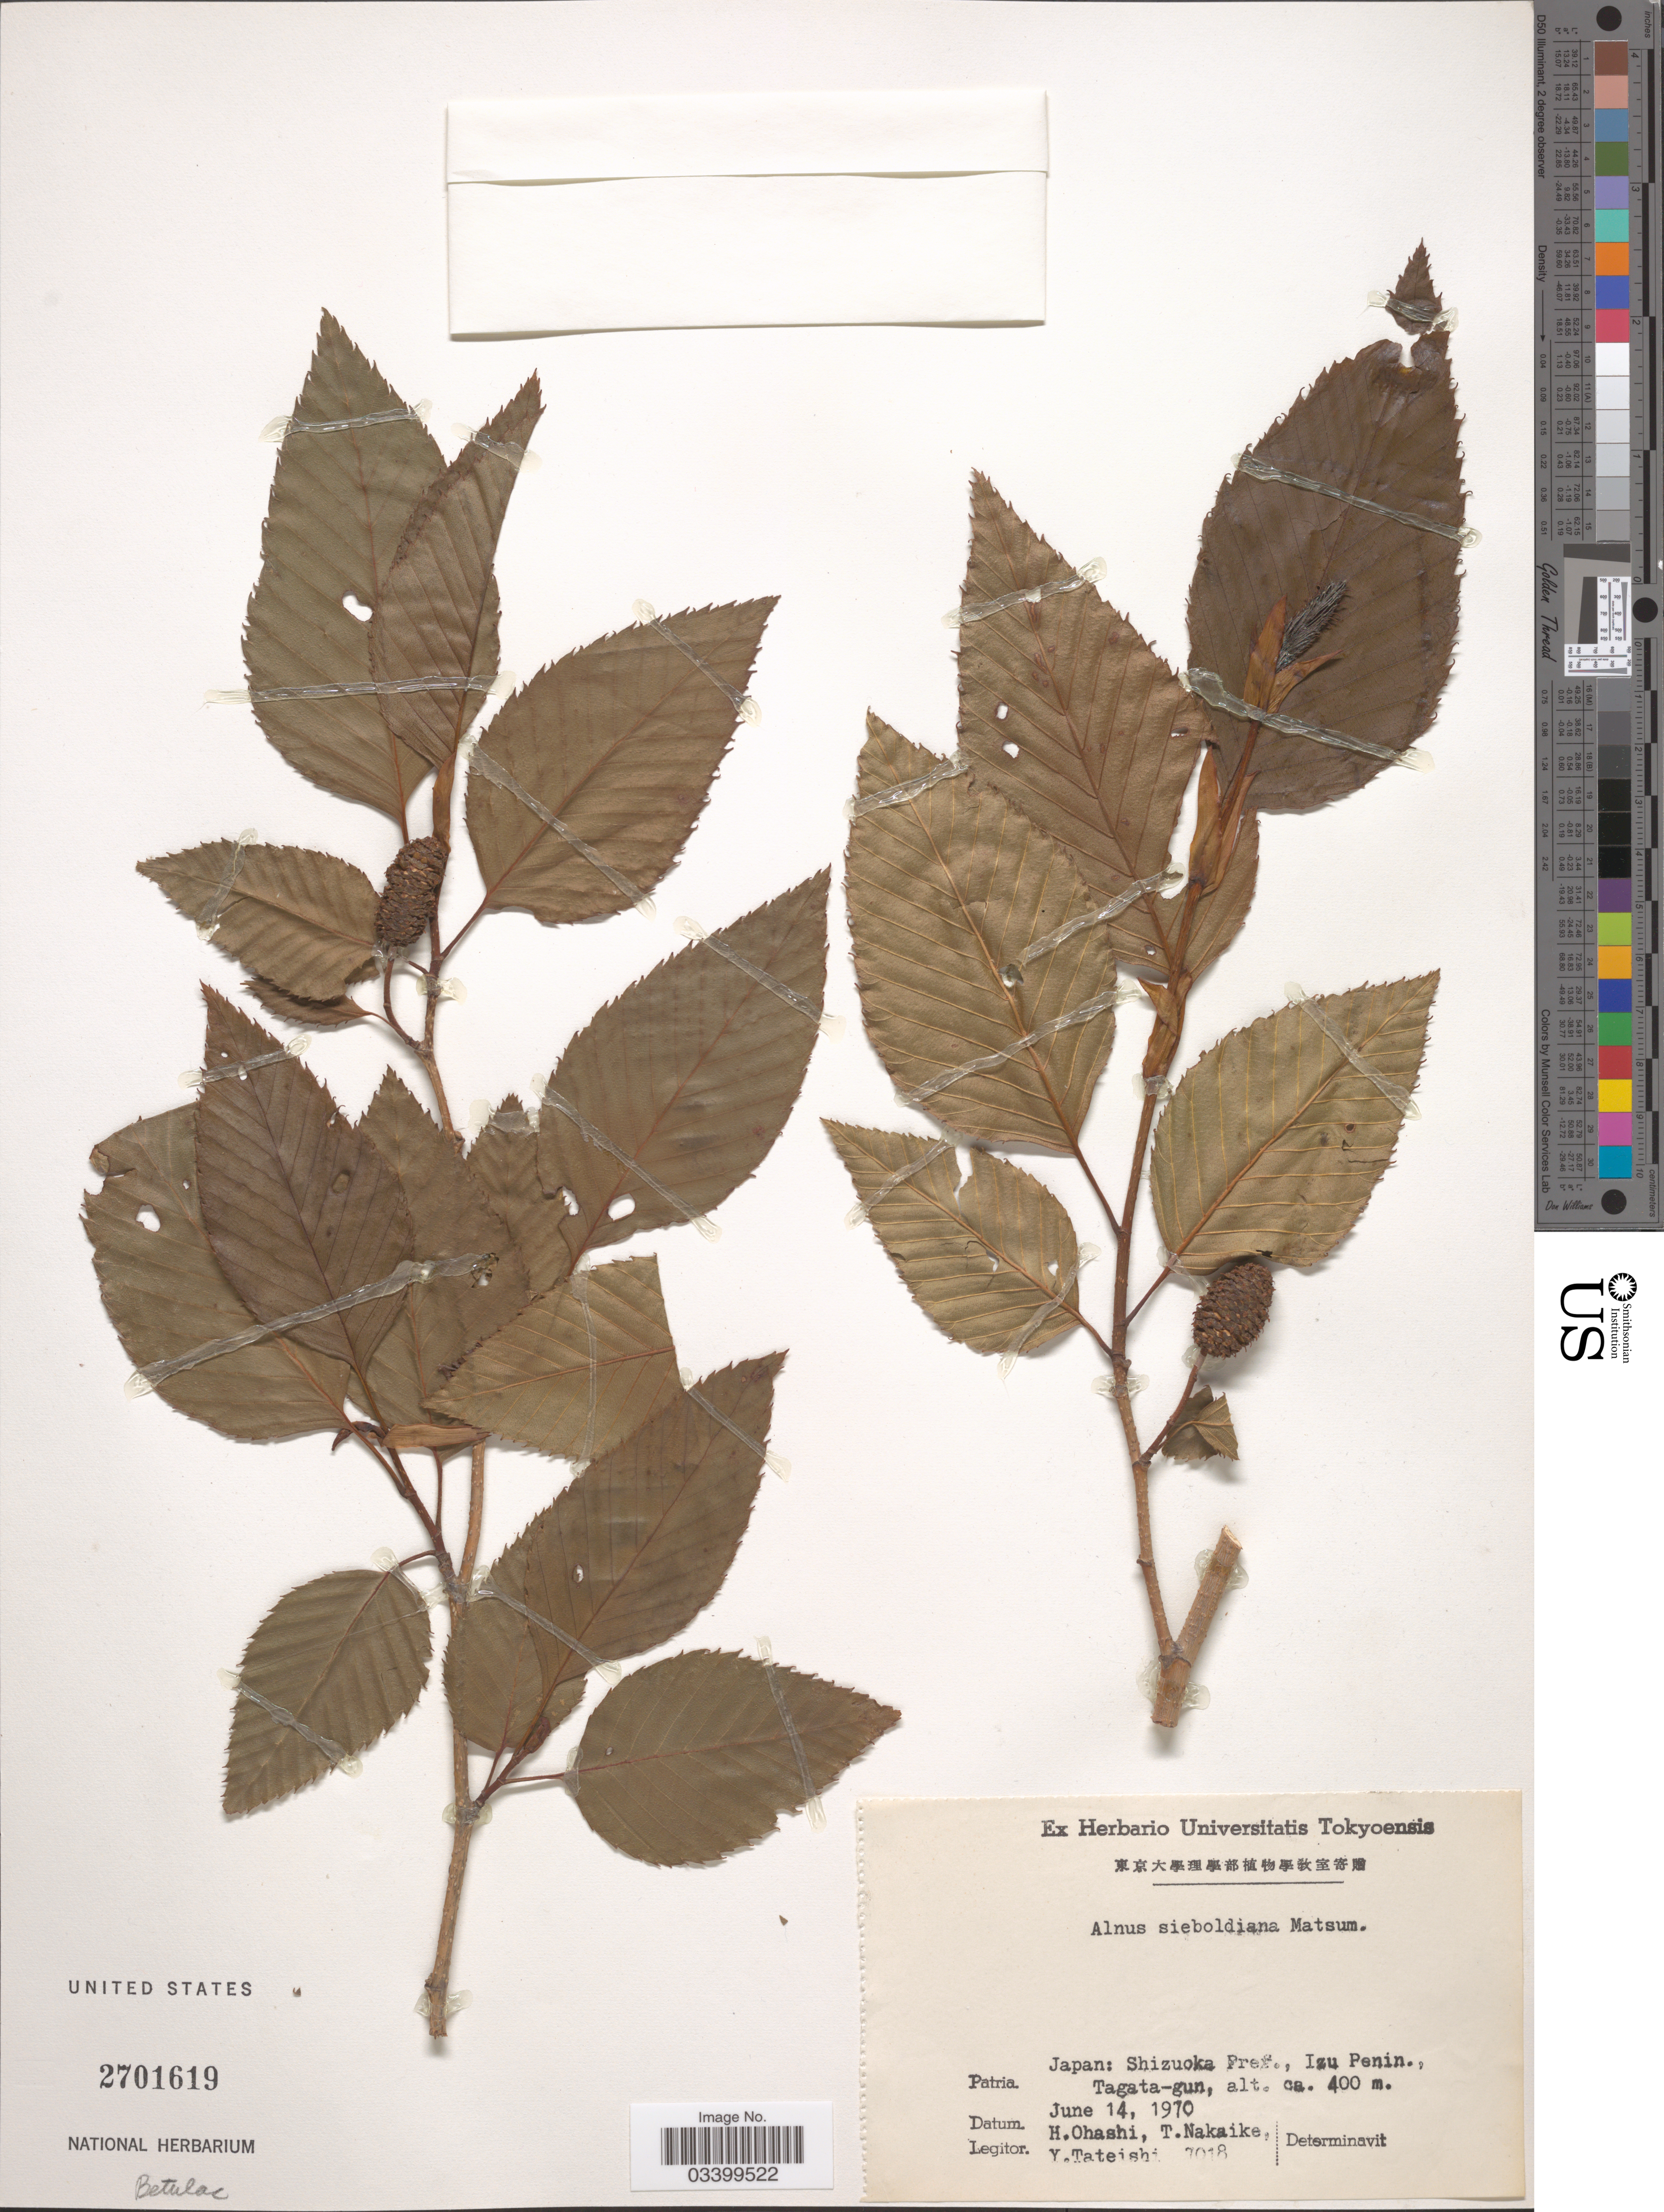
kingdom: Plantae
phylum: Tracheophyta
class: Magnoliopsida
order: Fagales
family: Betulaceae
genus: Alnus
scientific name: Alnus sieboldiana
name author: Matsum.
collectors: H. Ohashi, T. Nakaike & Y. Tateishi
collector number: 7018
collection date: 1970-06-14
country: Japan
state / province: Sizuoka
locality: Shizuoka Pref., Izu Penin., Tagata-gun.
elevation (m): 400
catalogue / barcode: US 2701619